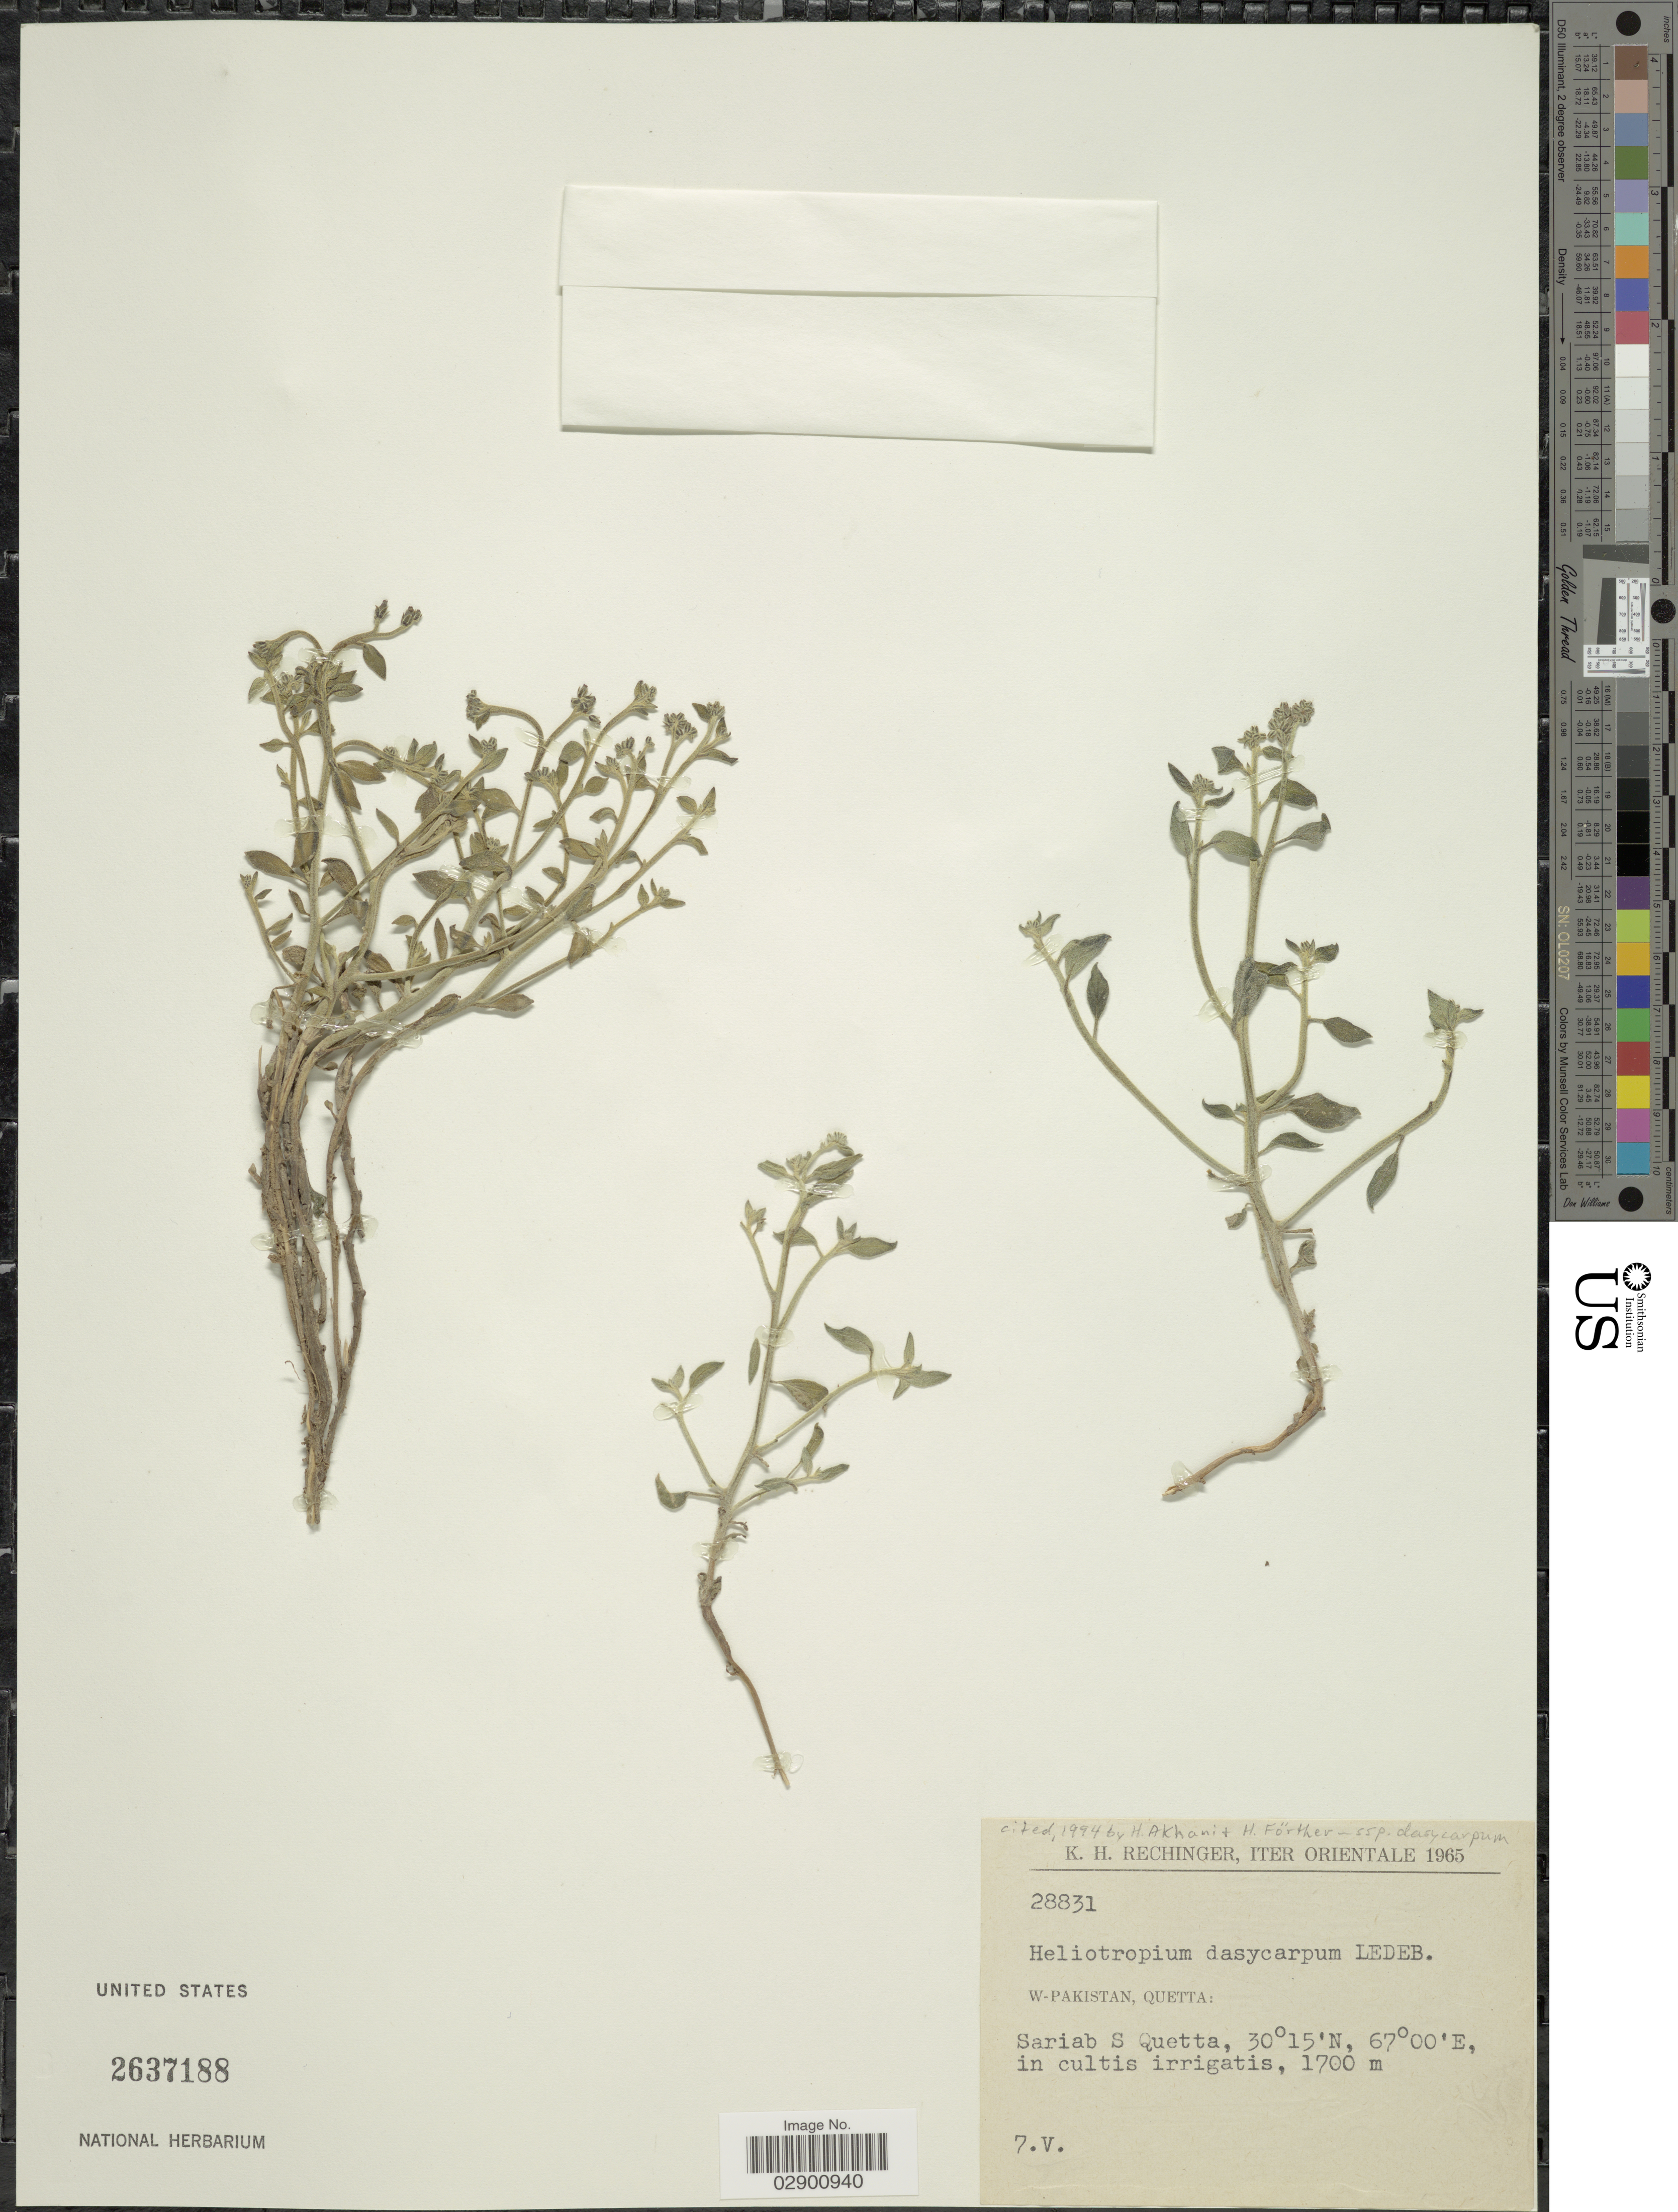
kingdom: Plantae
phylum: Tracheophyta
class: Magnoliopsida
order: Boraginales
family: Heliotropiaceae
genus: Heliotropium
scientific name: Heliotropium dasycarpum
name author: Ledeb.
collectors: K. H. Rechinger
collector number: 28831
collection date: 1965-05-07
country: Pakistan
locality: Iter Orientale. W-Pakistan, Quetta: Sariab S Quetta.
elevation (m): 1700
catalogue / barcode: US 2637188